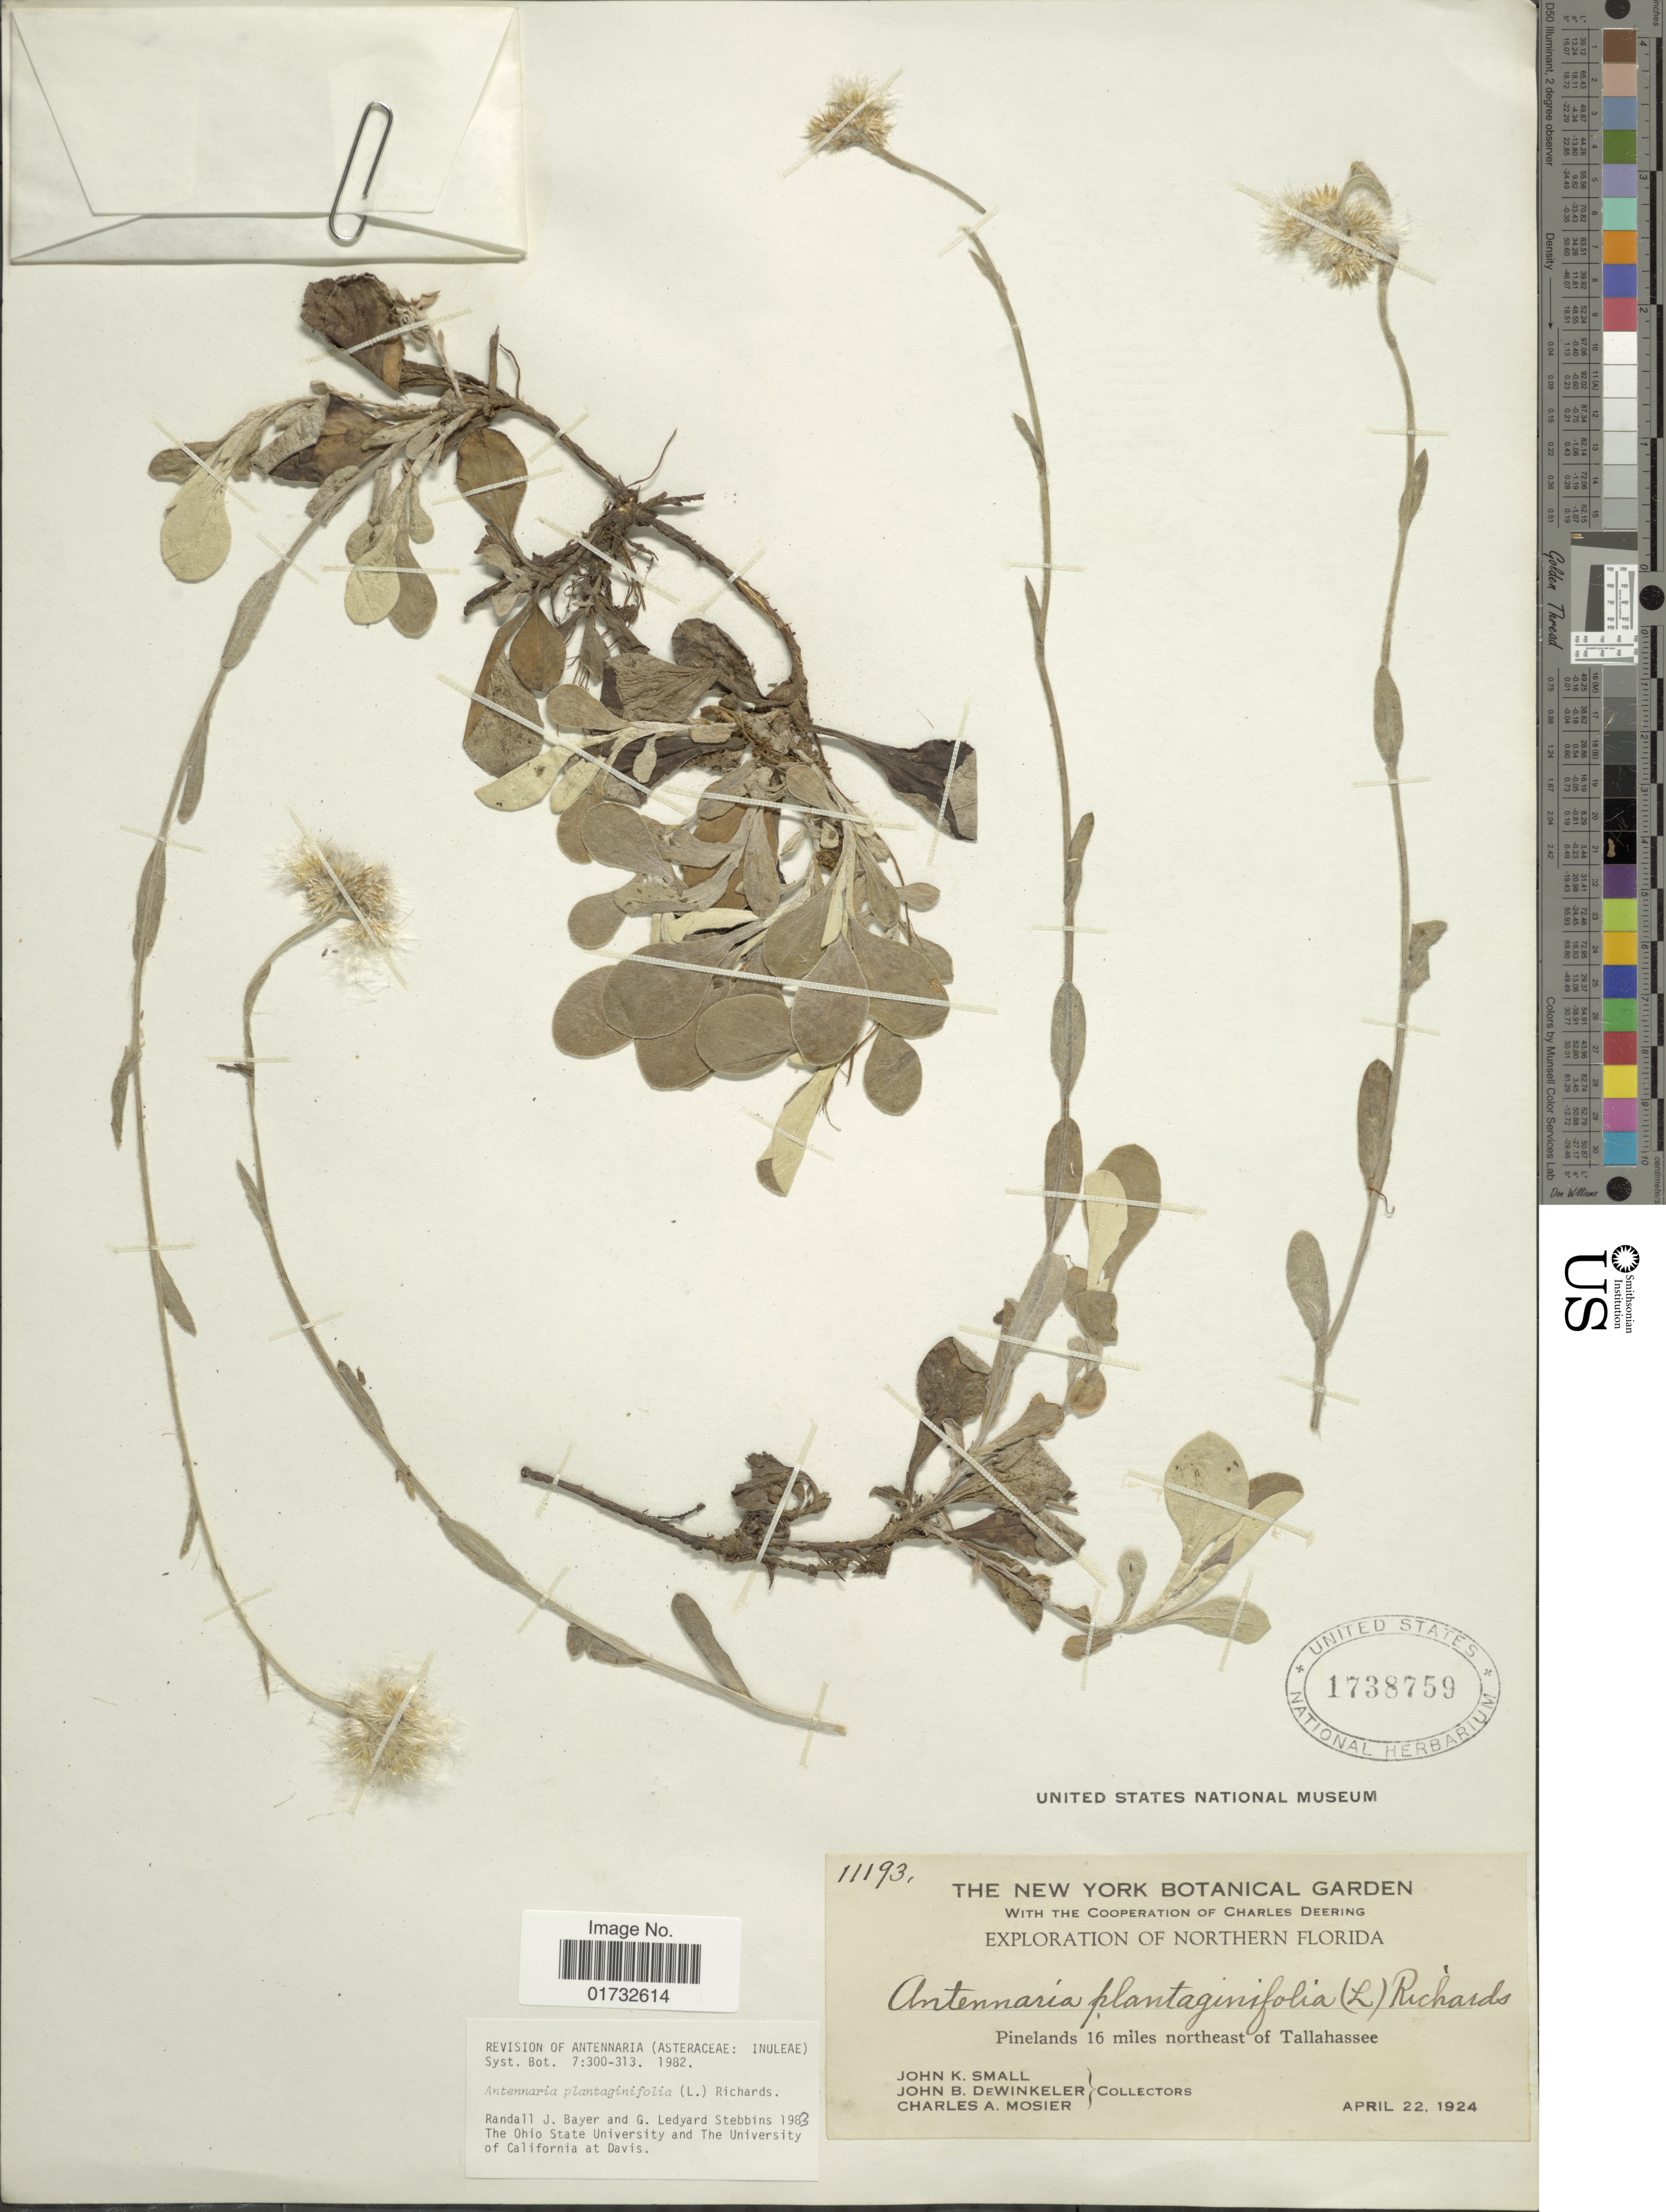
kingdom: Plantae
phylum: Tracheophyta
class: Magnoliopsida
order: Asterales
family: Asteraceae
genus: Antennaria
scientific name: Antennaria plantaginifolia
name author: (L.) Richardson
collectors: J. K. Small, J. B. Dewinkeler & C. A. Mosier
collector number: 11193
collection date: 1924-04-22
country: United States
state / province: Florida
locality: Northern Florida. Pinelands 16 miles northeast of Tallahassee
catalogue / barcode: US 1738759